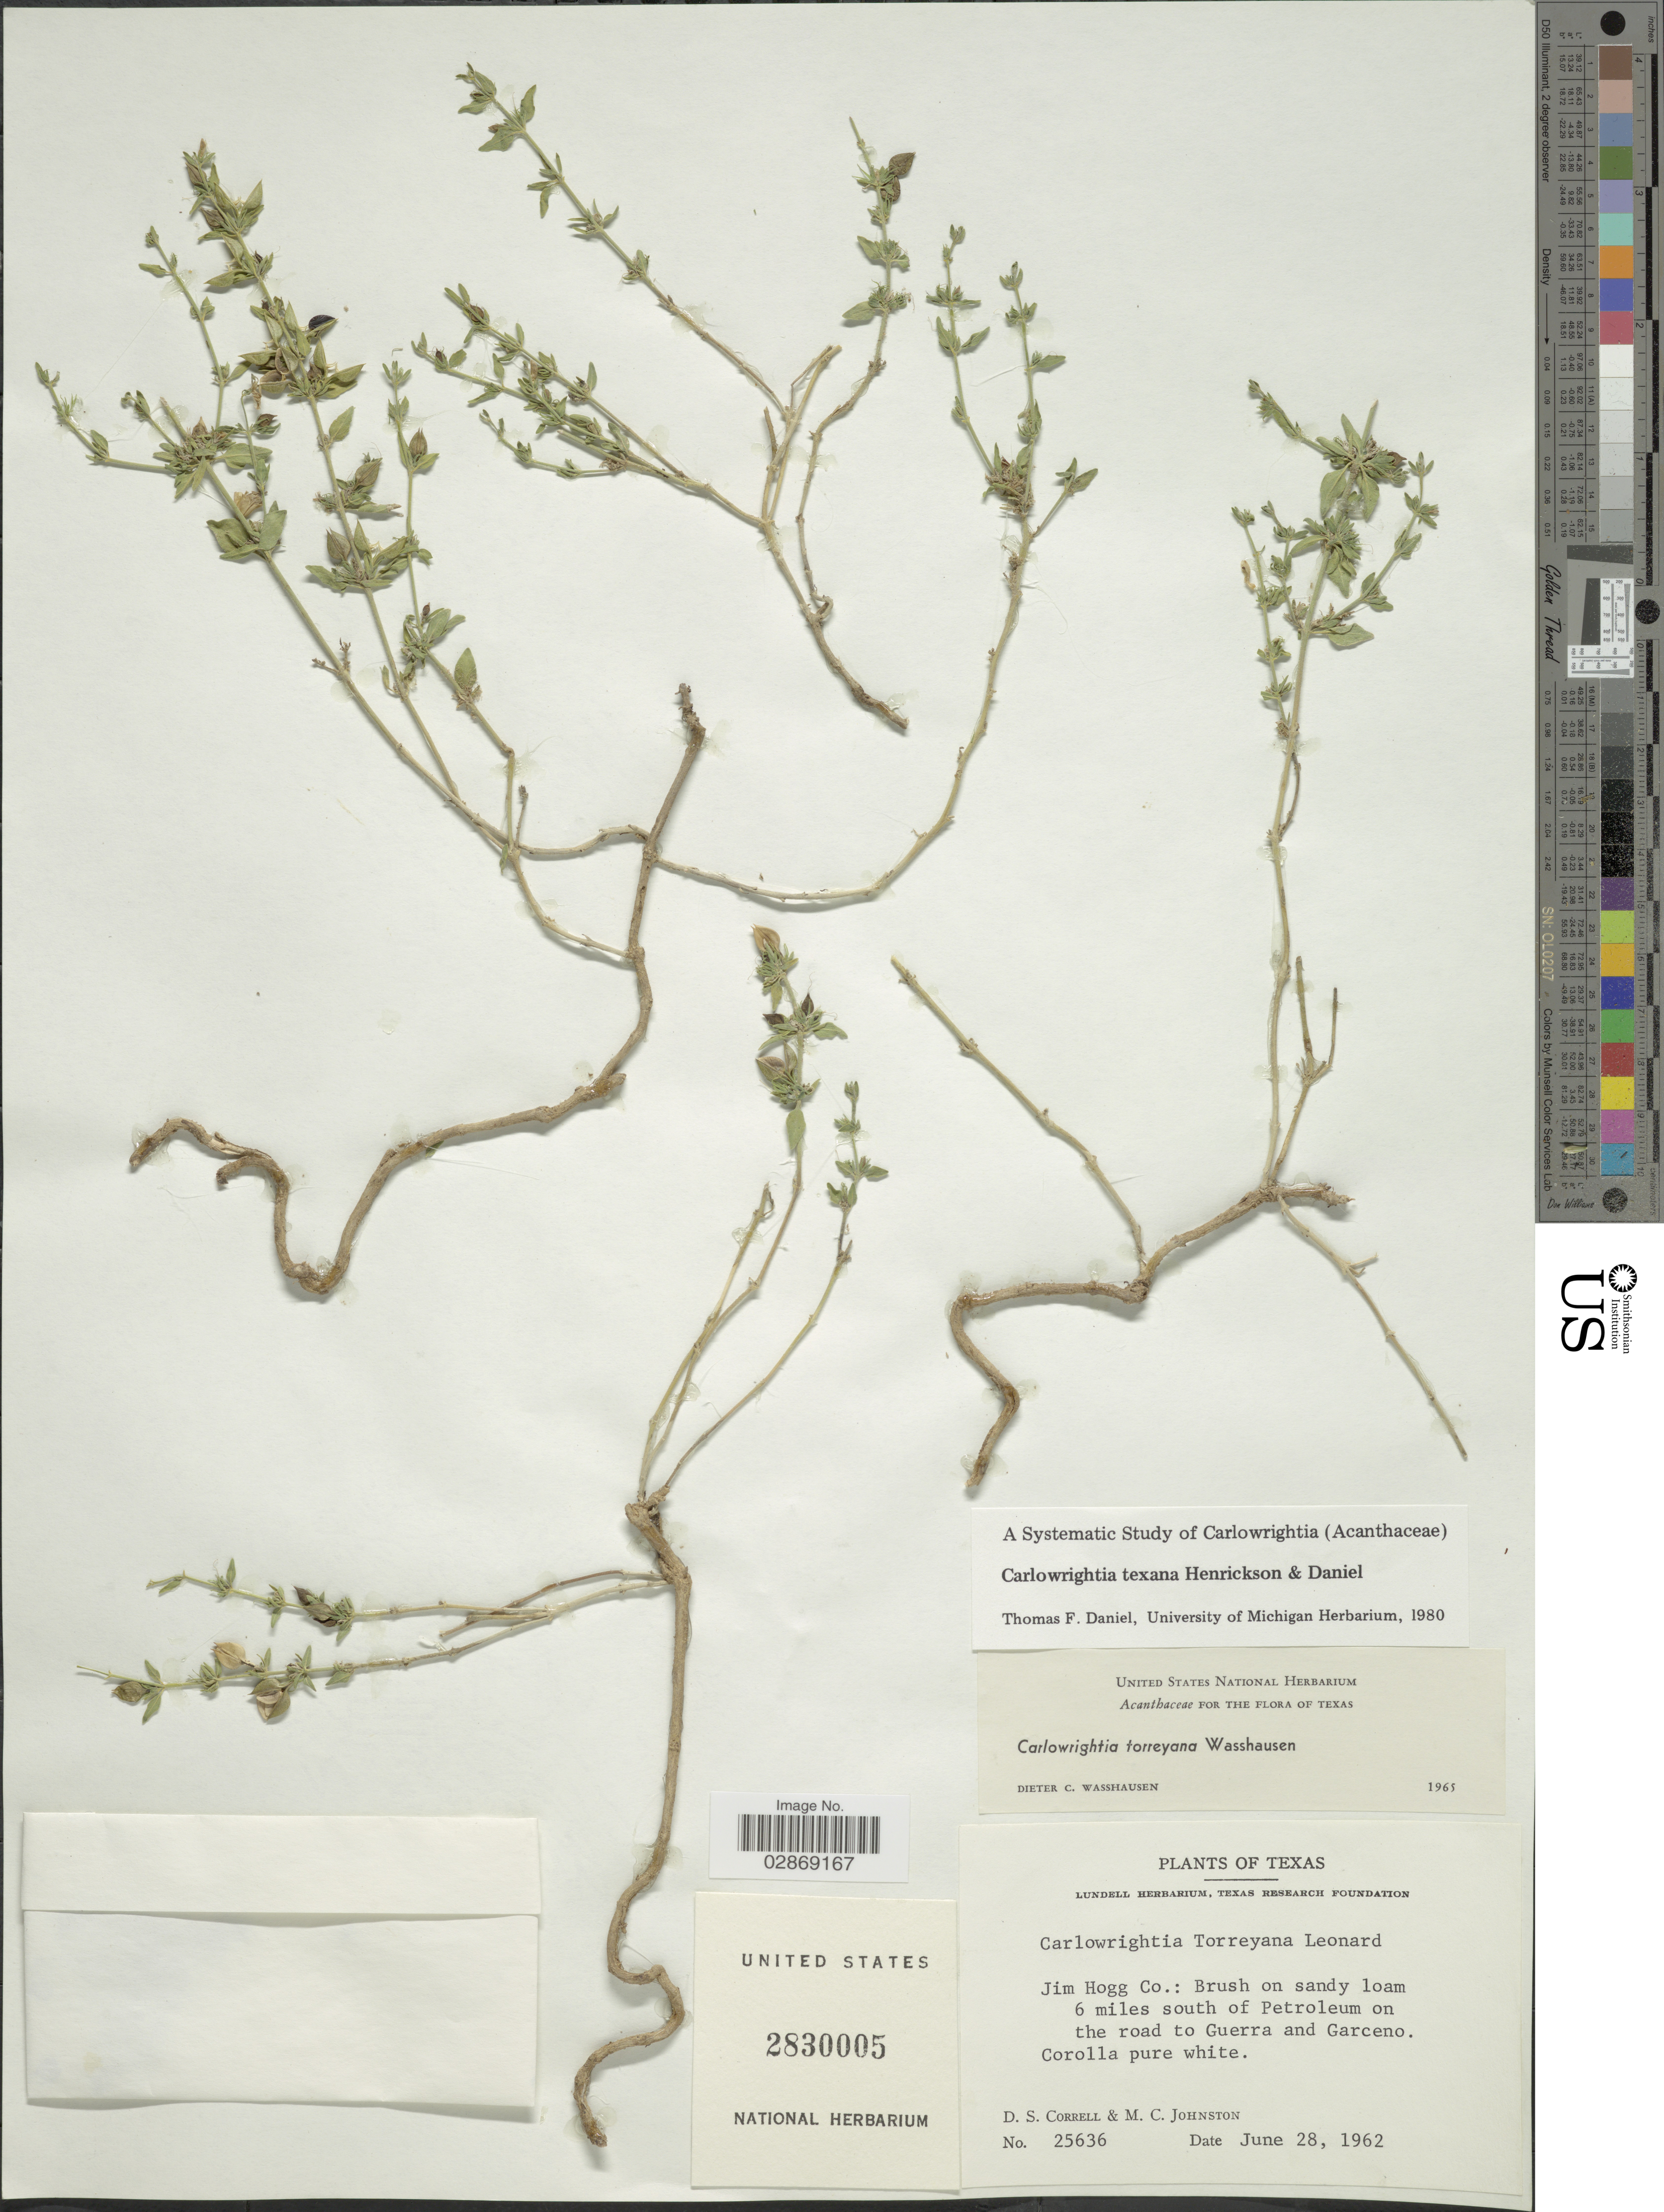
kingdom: Plantae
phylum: Tracheophyta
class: Magnoliopsida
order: Lamiales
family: Acanthaceae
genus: Carlowrightia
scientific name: Carlowrightia texana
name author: Henrickson & T.F. Daniel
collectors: D. S. Correll & M. Johnston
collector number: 25636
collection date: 1962-06-28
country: United States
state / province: Texas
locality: Jim Hogg Co.: Brush on sandy loam 6 miles south of Petroleum on the road to Guerra and Garceno.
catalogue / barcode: US 2830005